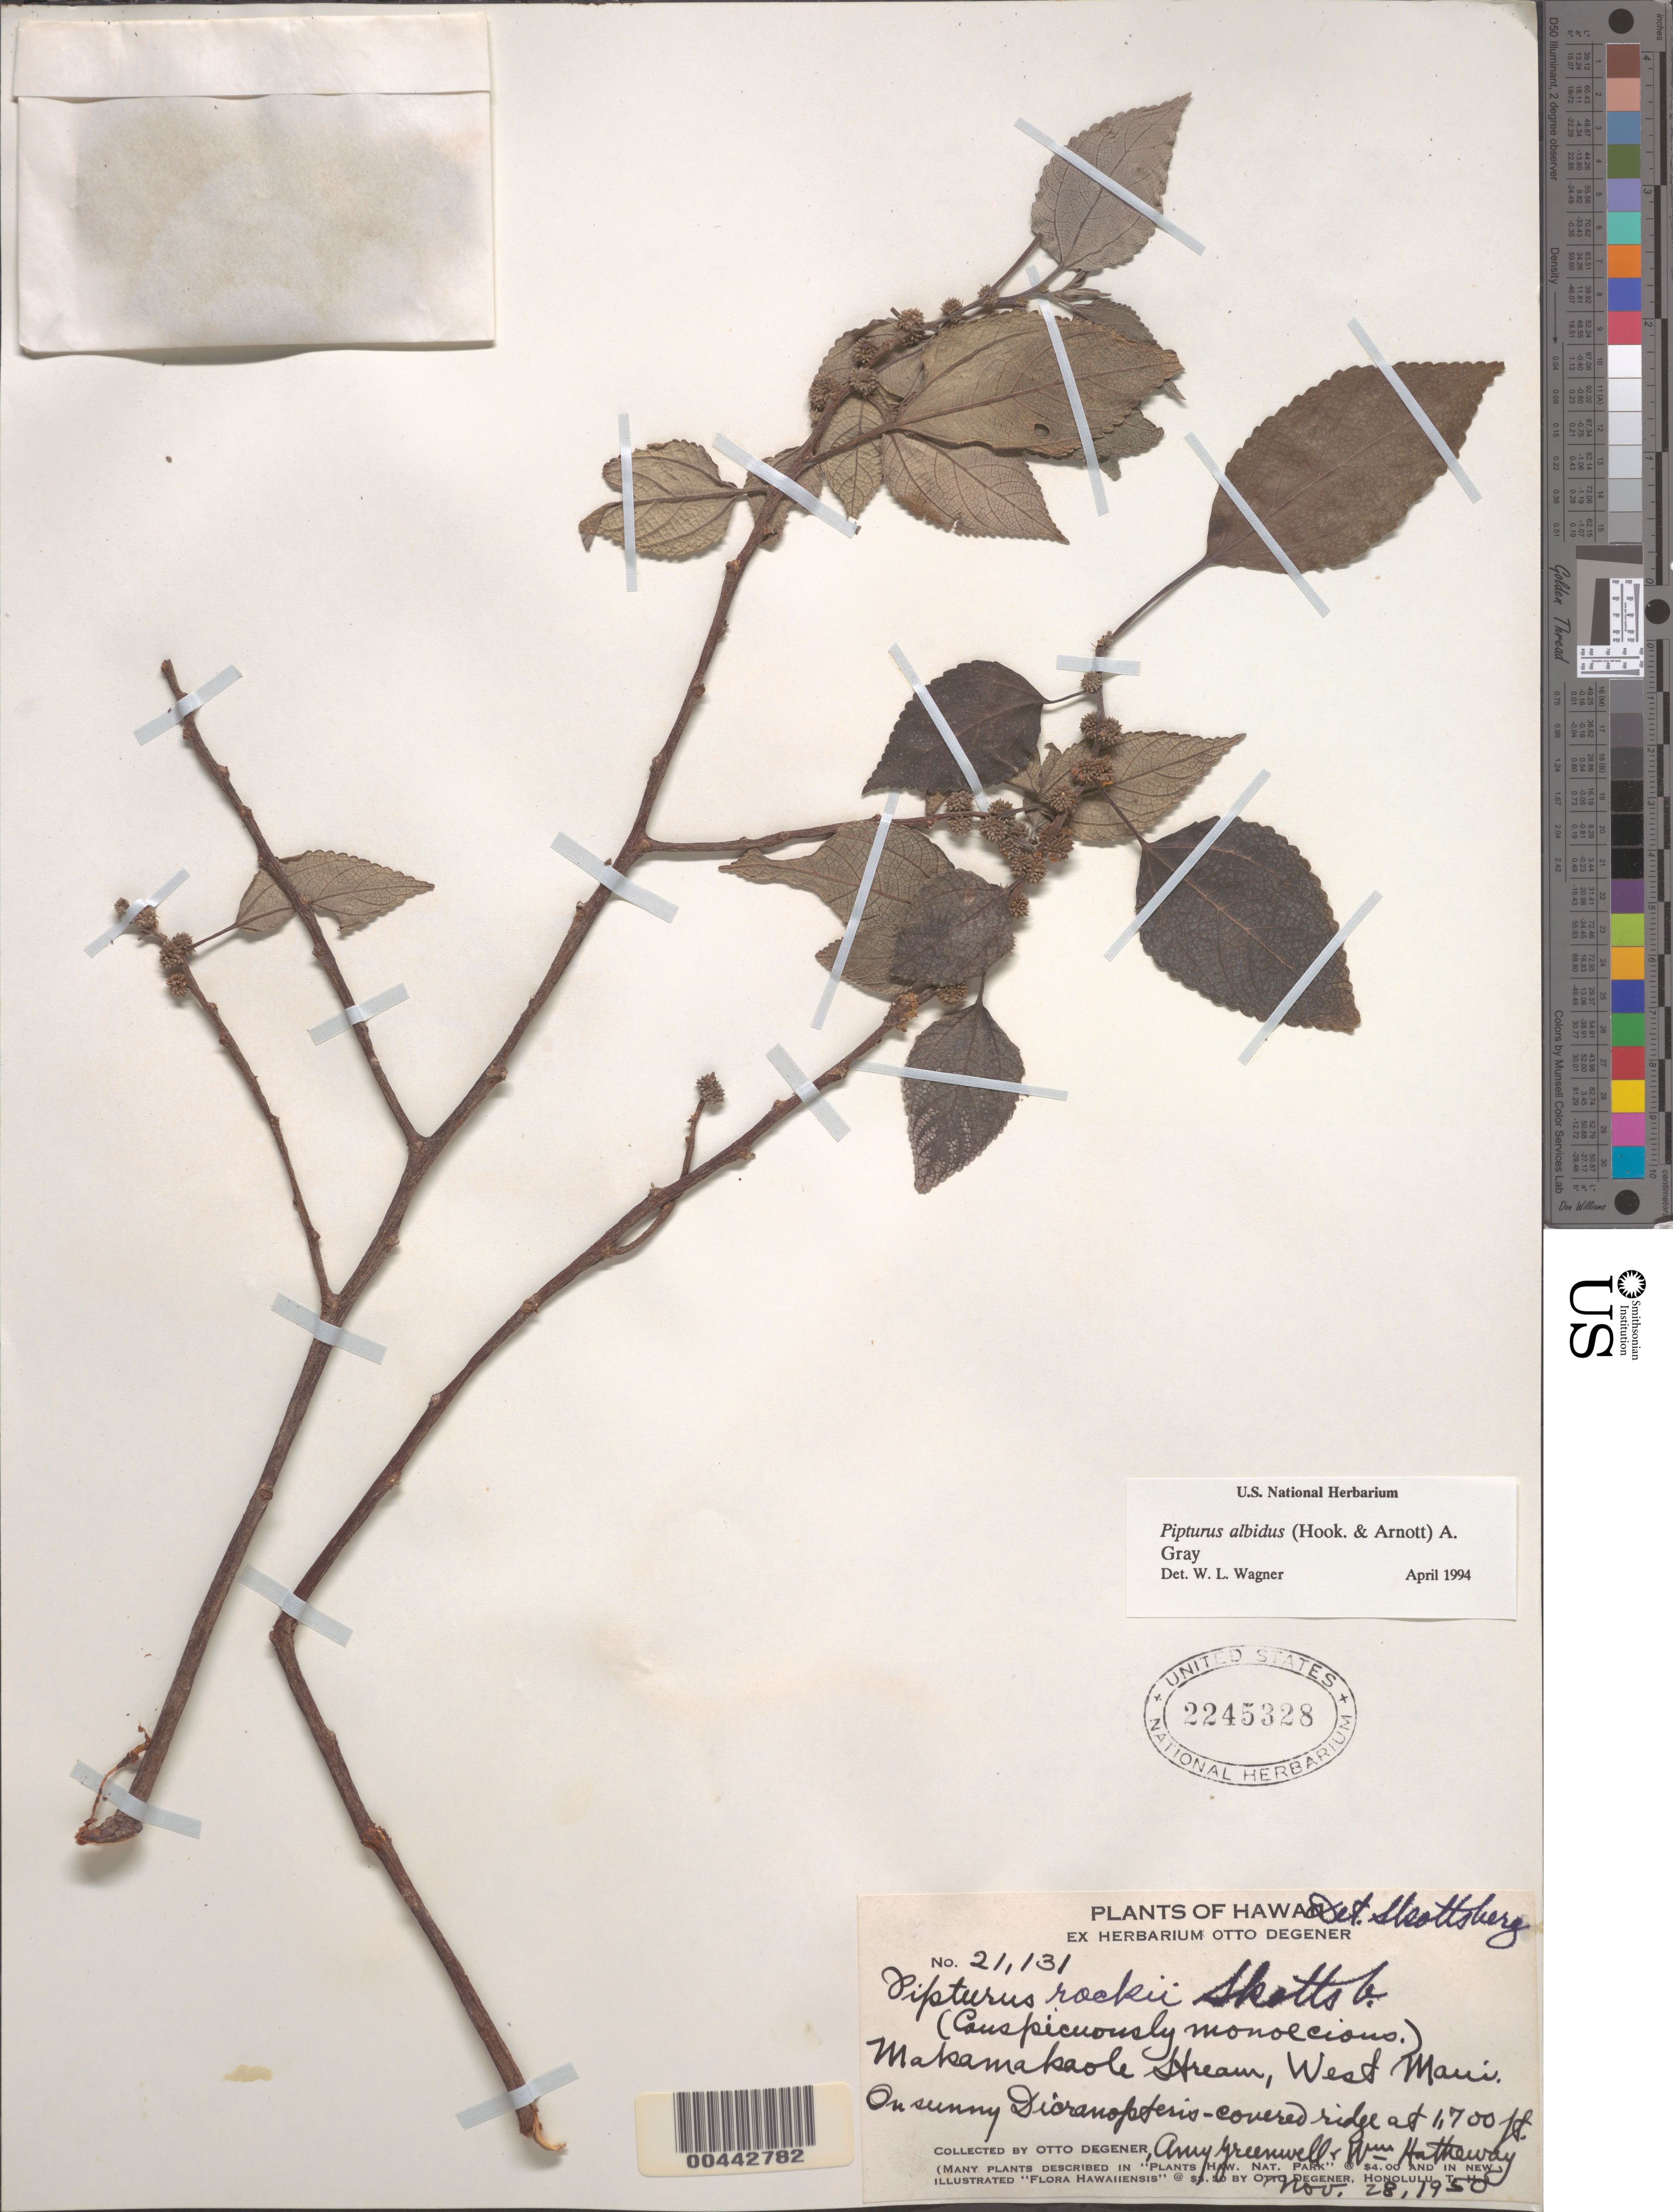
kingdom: Plantae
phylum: Tracheophyta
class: Magnoliopsida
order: Rosales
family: Urticaceae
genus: Pipturus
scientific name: Pipturus albidus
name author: (Hook. & Arn.) A. Gray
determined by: Wagner, W. L., (BOT), Smithsonian Institution - National Museum of Natural History (UNITED STATES)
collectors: O. Degener, A. B. Greenwell & W. Hatheway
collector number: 21131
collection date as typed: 28 Nov 1950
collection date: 1950-11-28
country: United States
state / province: Hawaii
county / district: Maui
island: Maui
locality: Makamakaole Stream, West Maui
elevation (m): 518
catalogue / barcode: US 2245328